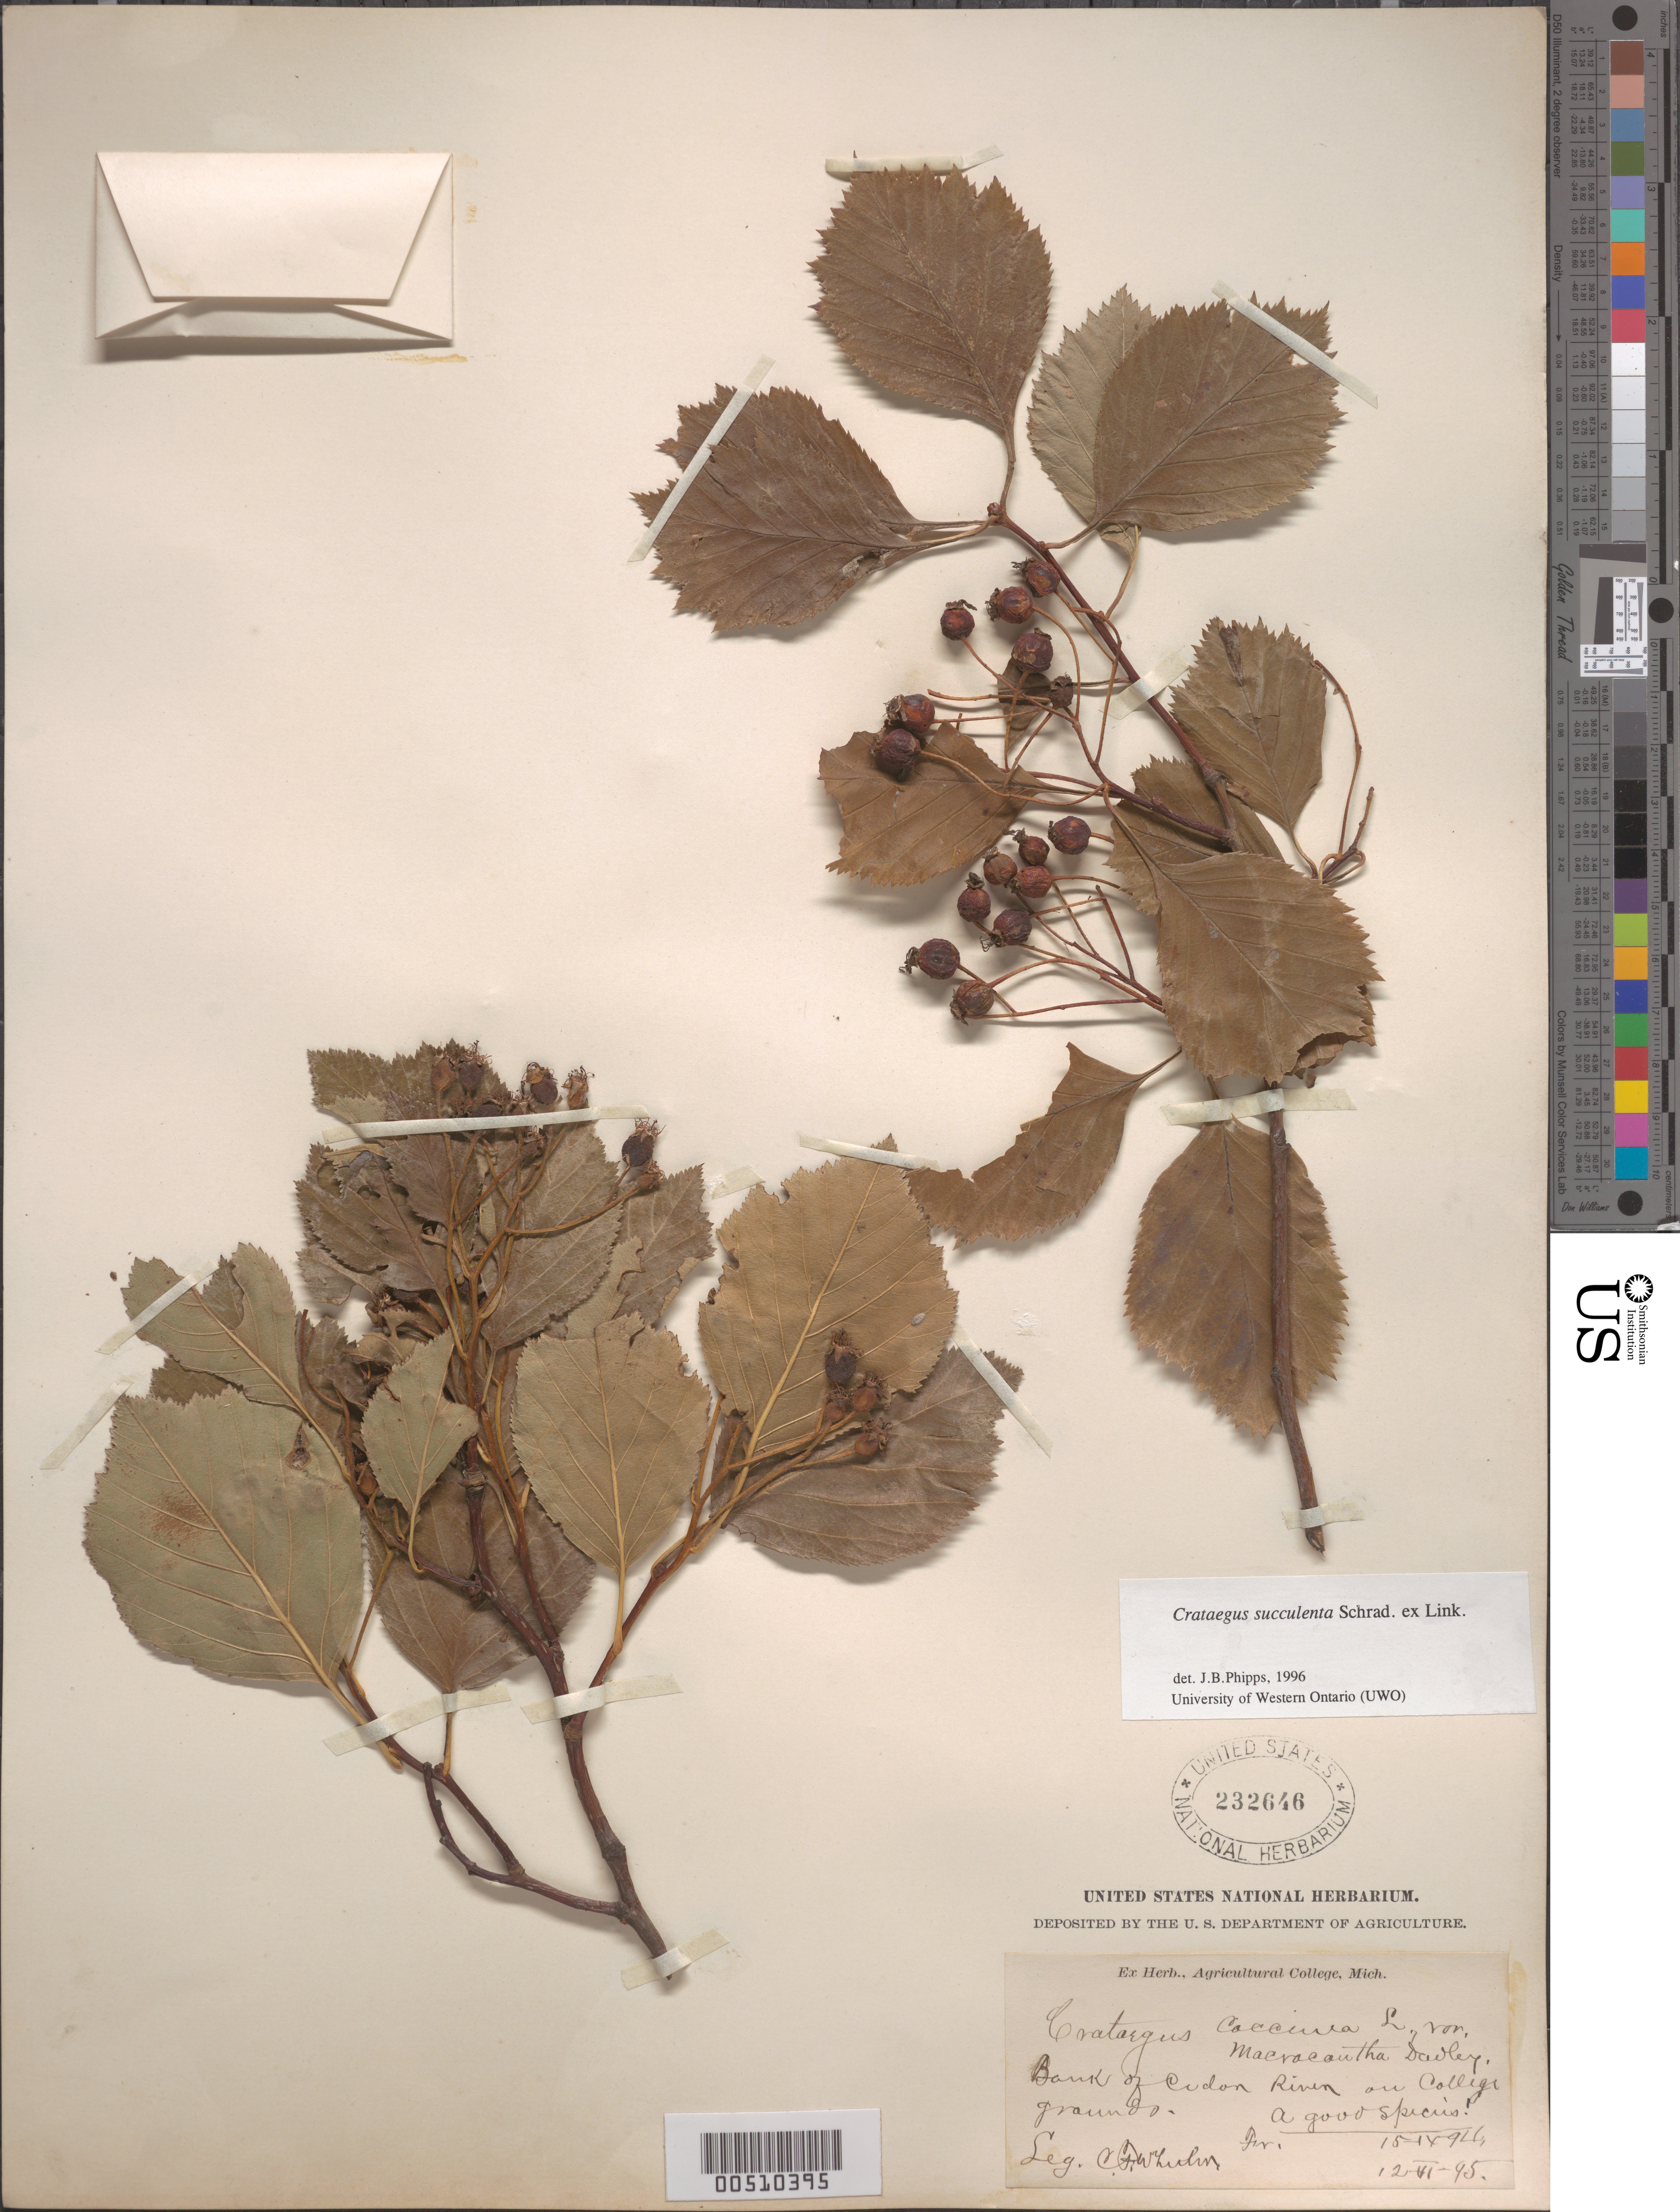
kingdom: Plantae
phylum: Tracheophyta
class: Magnoliopsida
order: Rosales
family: Rosaceae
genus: Crataegus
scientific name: Crataegus succulenta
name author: Schrad. ex Link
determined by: Phipps, James B., (UWO), University of Western Ontario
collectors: C. Wheelin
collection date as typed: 15 Sep 1894 and 12 Jun 1895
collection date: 1894-09-15,1895-06-12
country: United States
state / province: Michigan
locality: Bank of Cuidon River, on college grounds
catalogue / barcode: US 232646